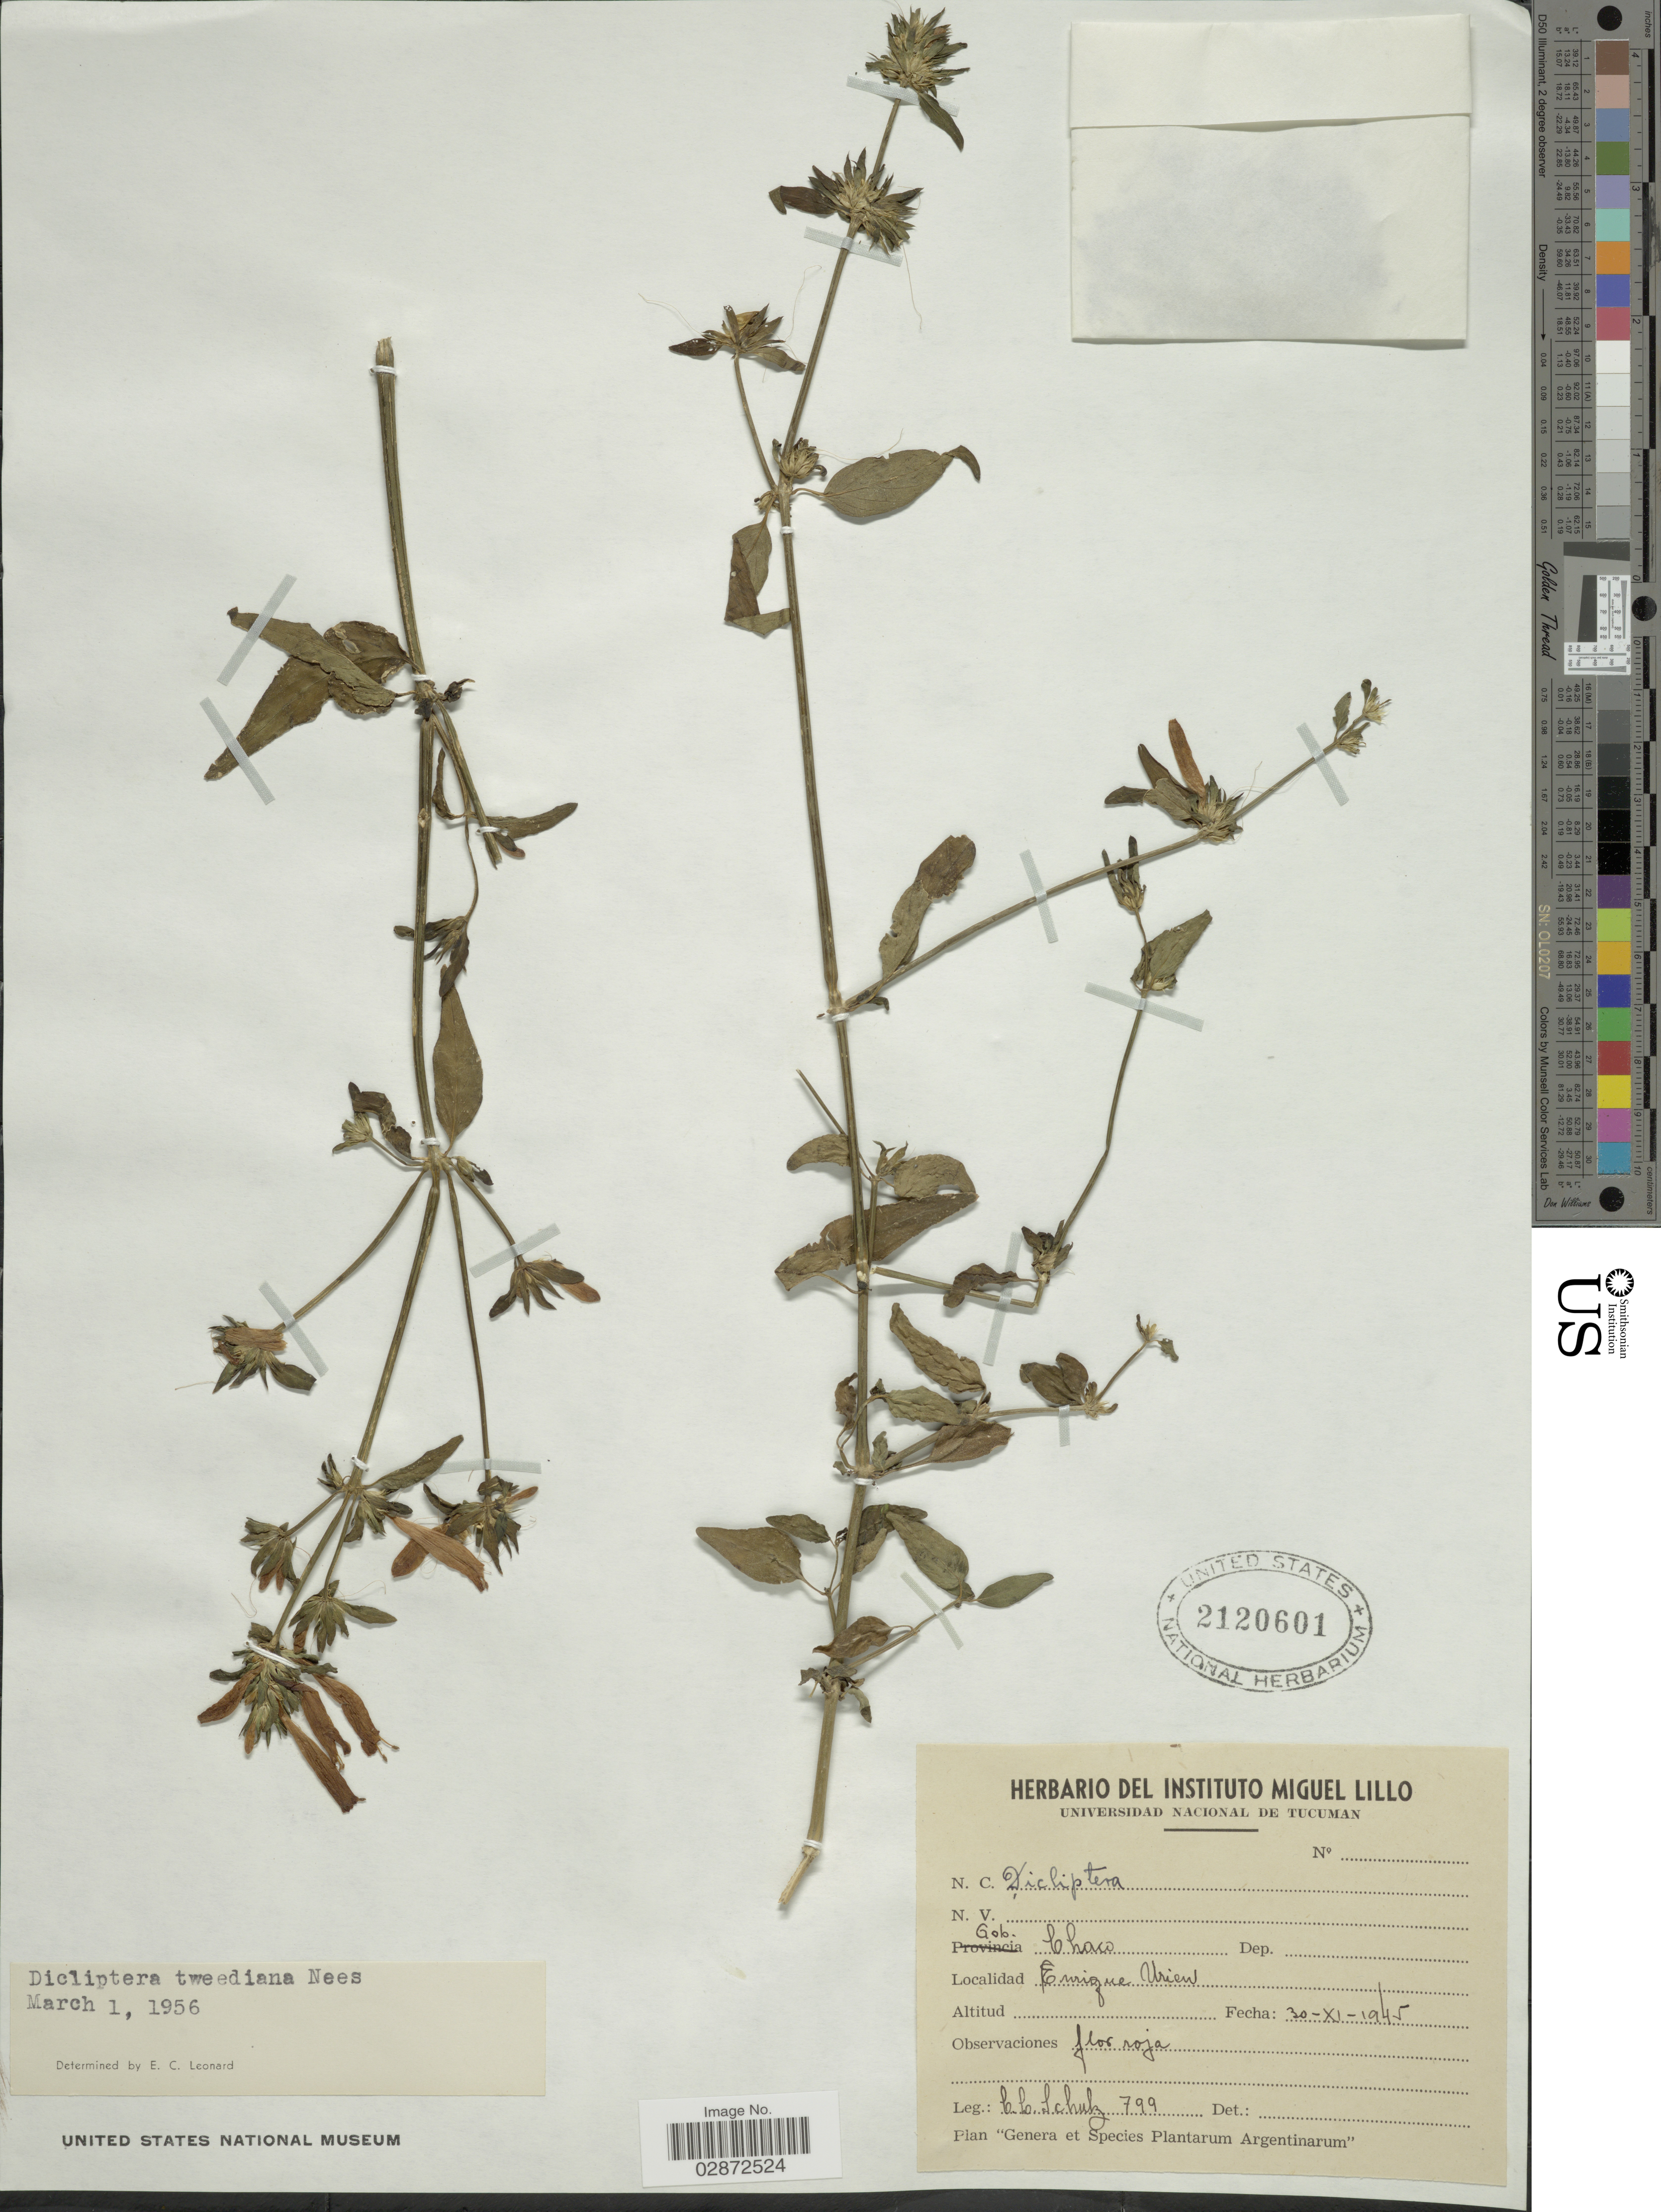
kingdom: Plantae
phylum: Tracheophyta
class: Magnoliopsida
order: Lamiales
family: Acanthaceae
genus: Dicliptera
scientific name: Dicliptera squarrosa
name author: Nees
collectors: C. L. Schulz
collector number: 799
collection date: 1945-11-30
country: Argentina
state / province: Chaco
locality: Gob. Chaco. Enrique Urien.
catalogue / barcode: US 2120601